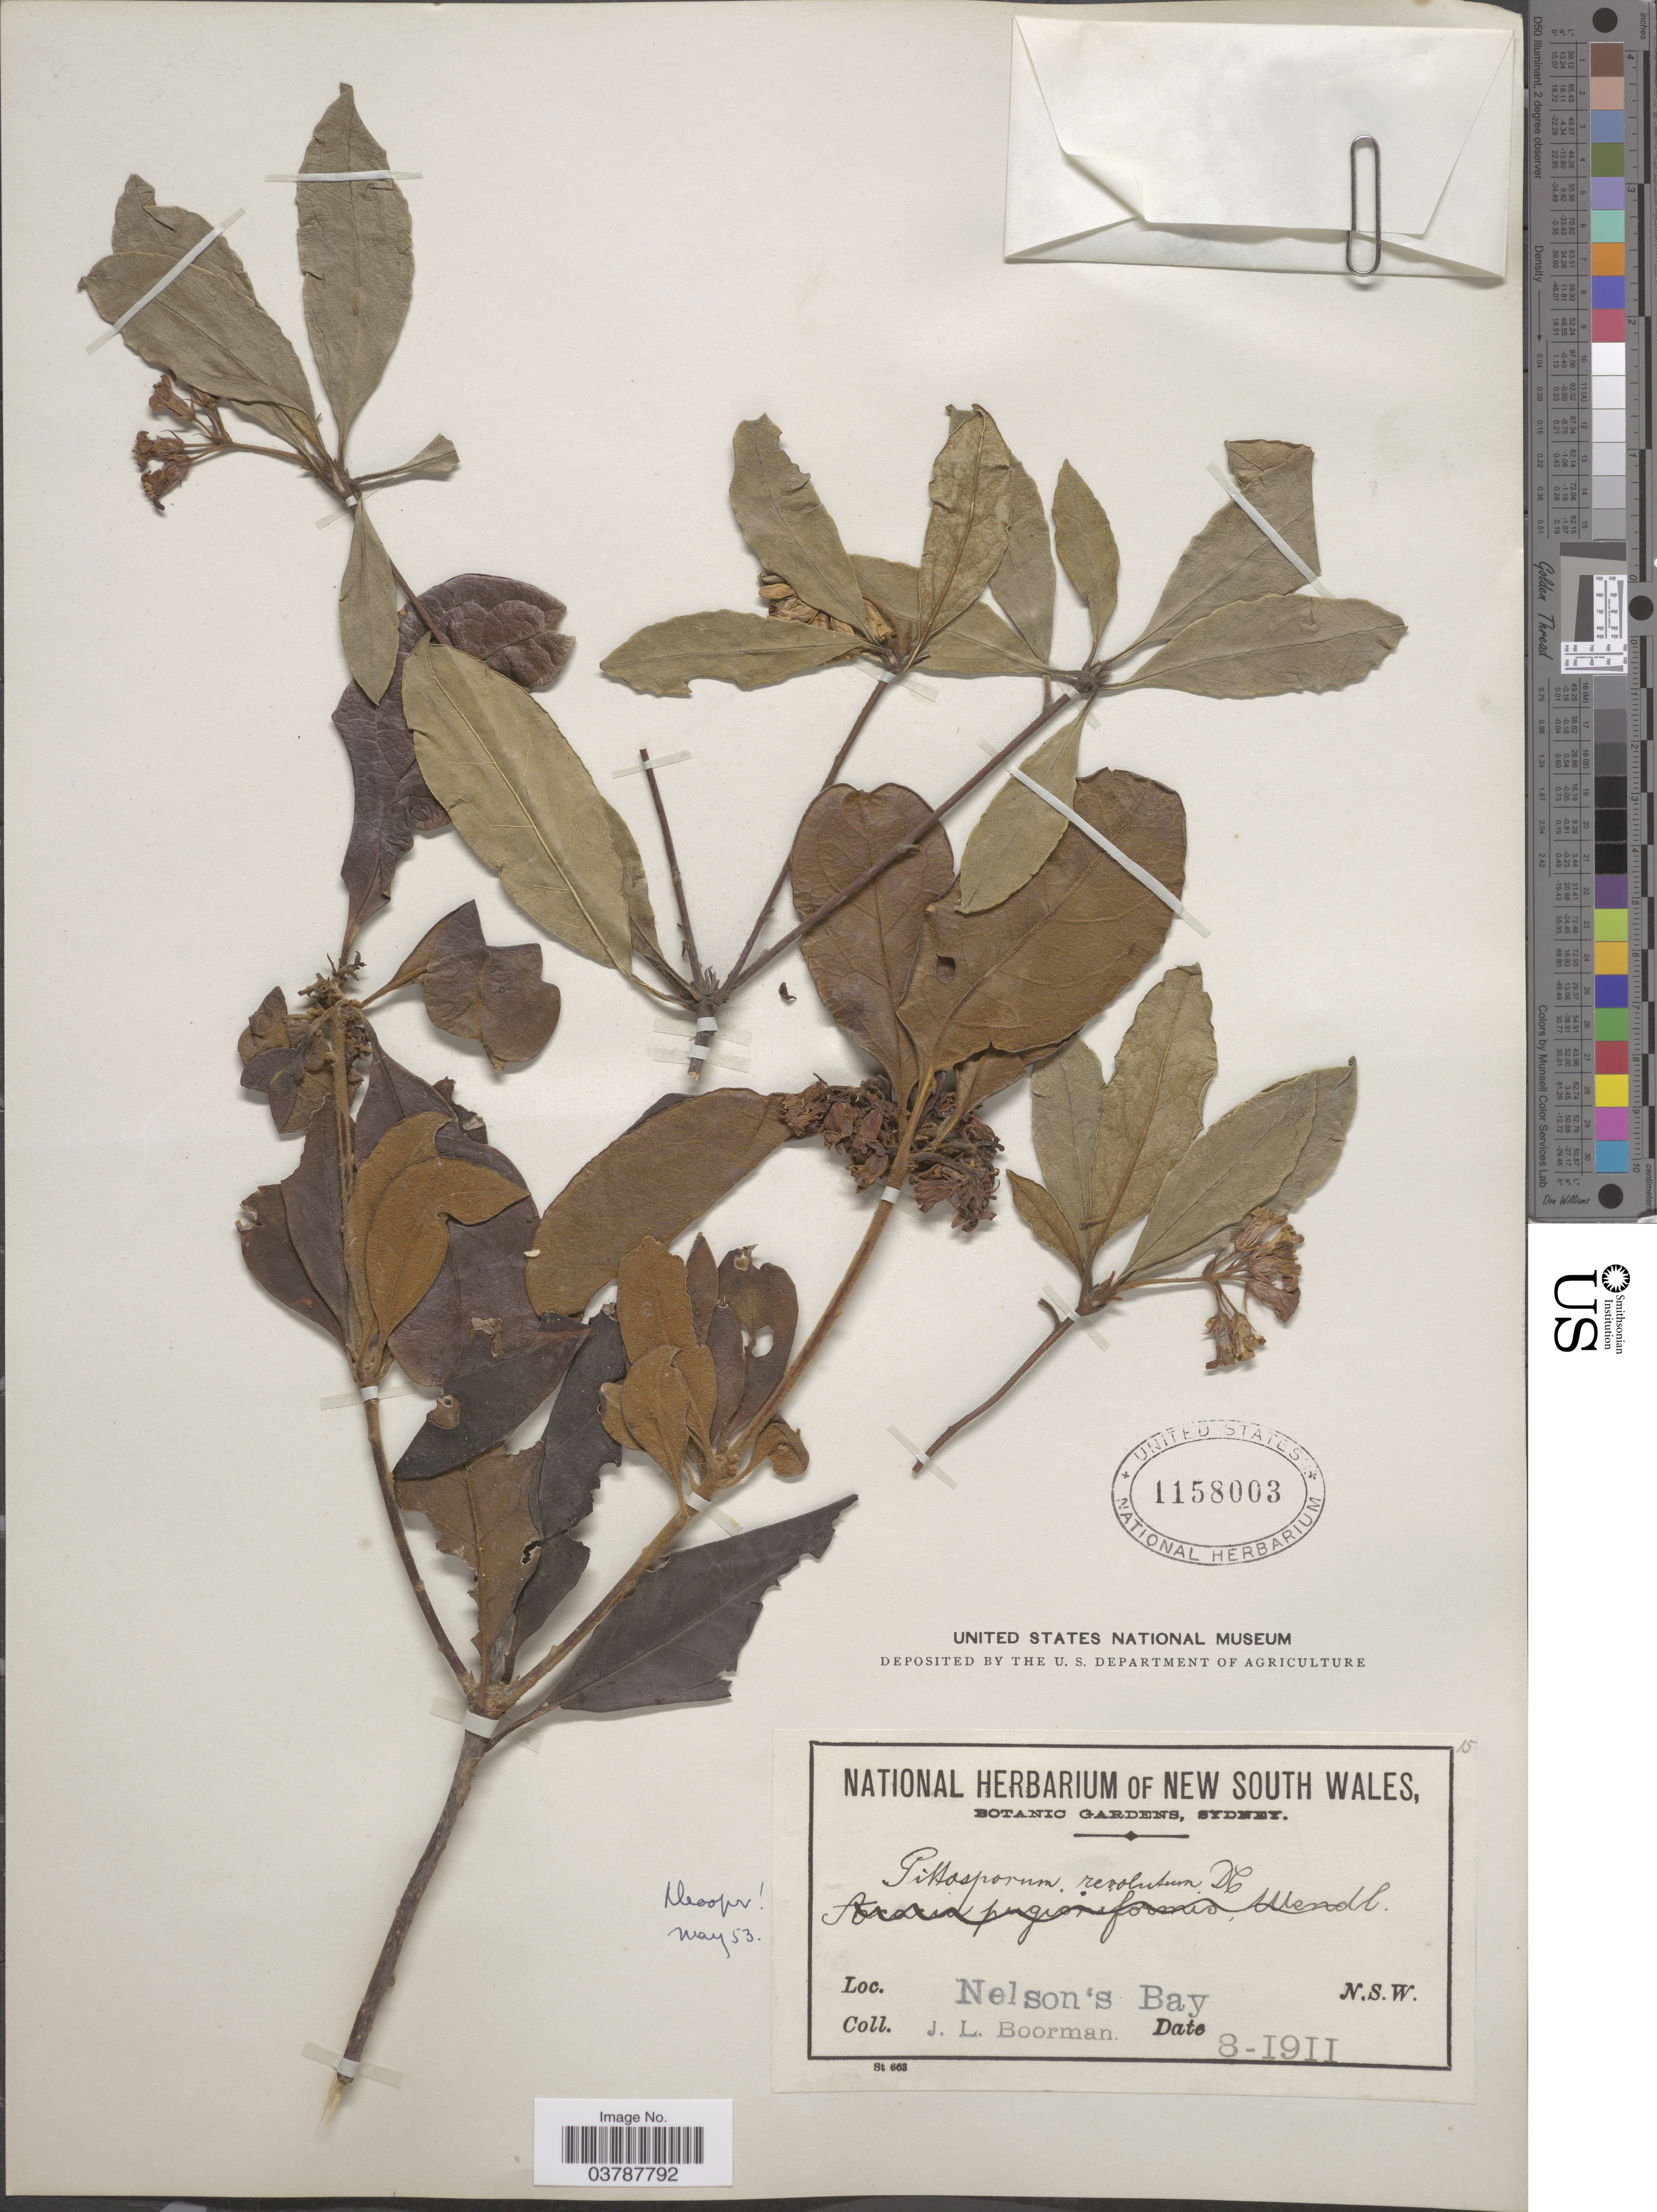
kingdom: Plantae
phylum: Tracheophyta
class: Magnoliopsida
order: Apiales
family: Pittosporaceae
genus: Pittosporum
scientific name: Pittosporum revolutum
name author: W.T. Aiton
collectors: J. Boorman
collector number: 15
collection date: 1911-08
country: Australia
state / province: New South Wales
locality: Nelson's Bay. N.S.W.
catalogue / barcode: US 1158003